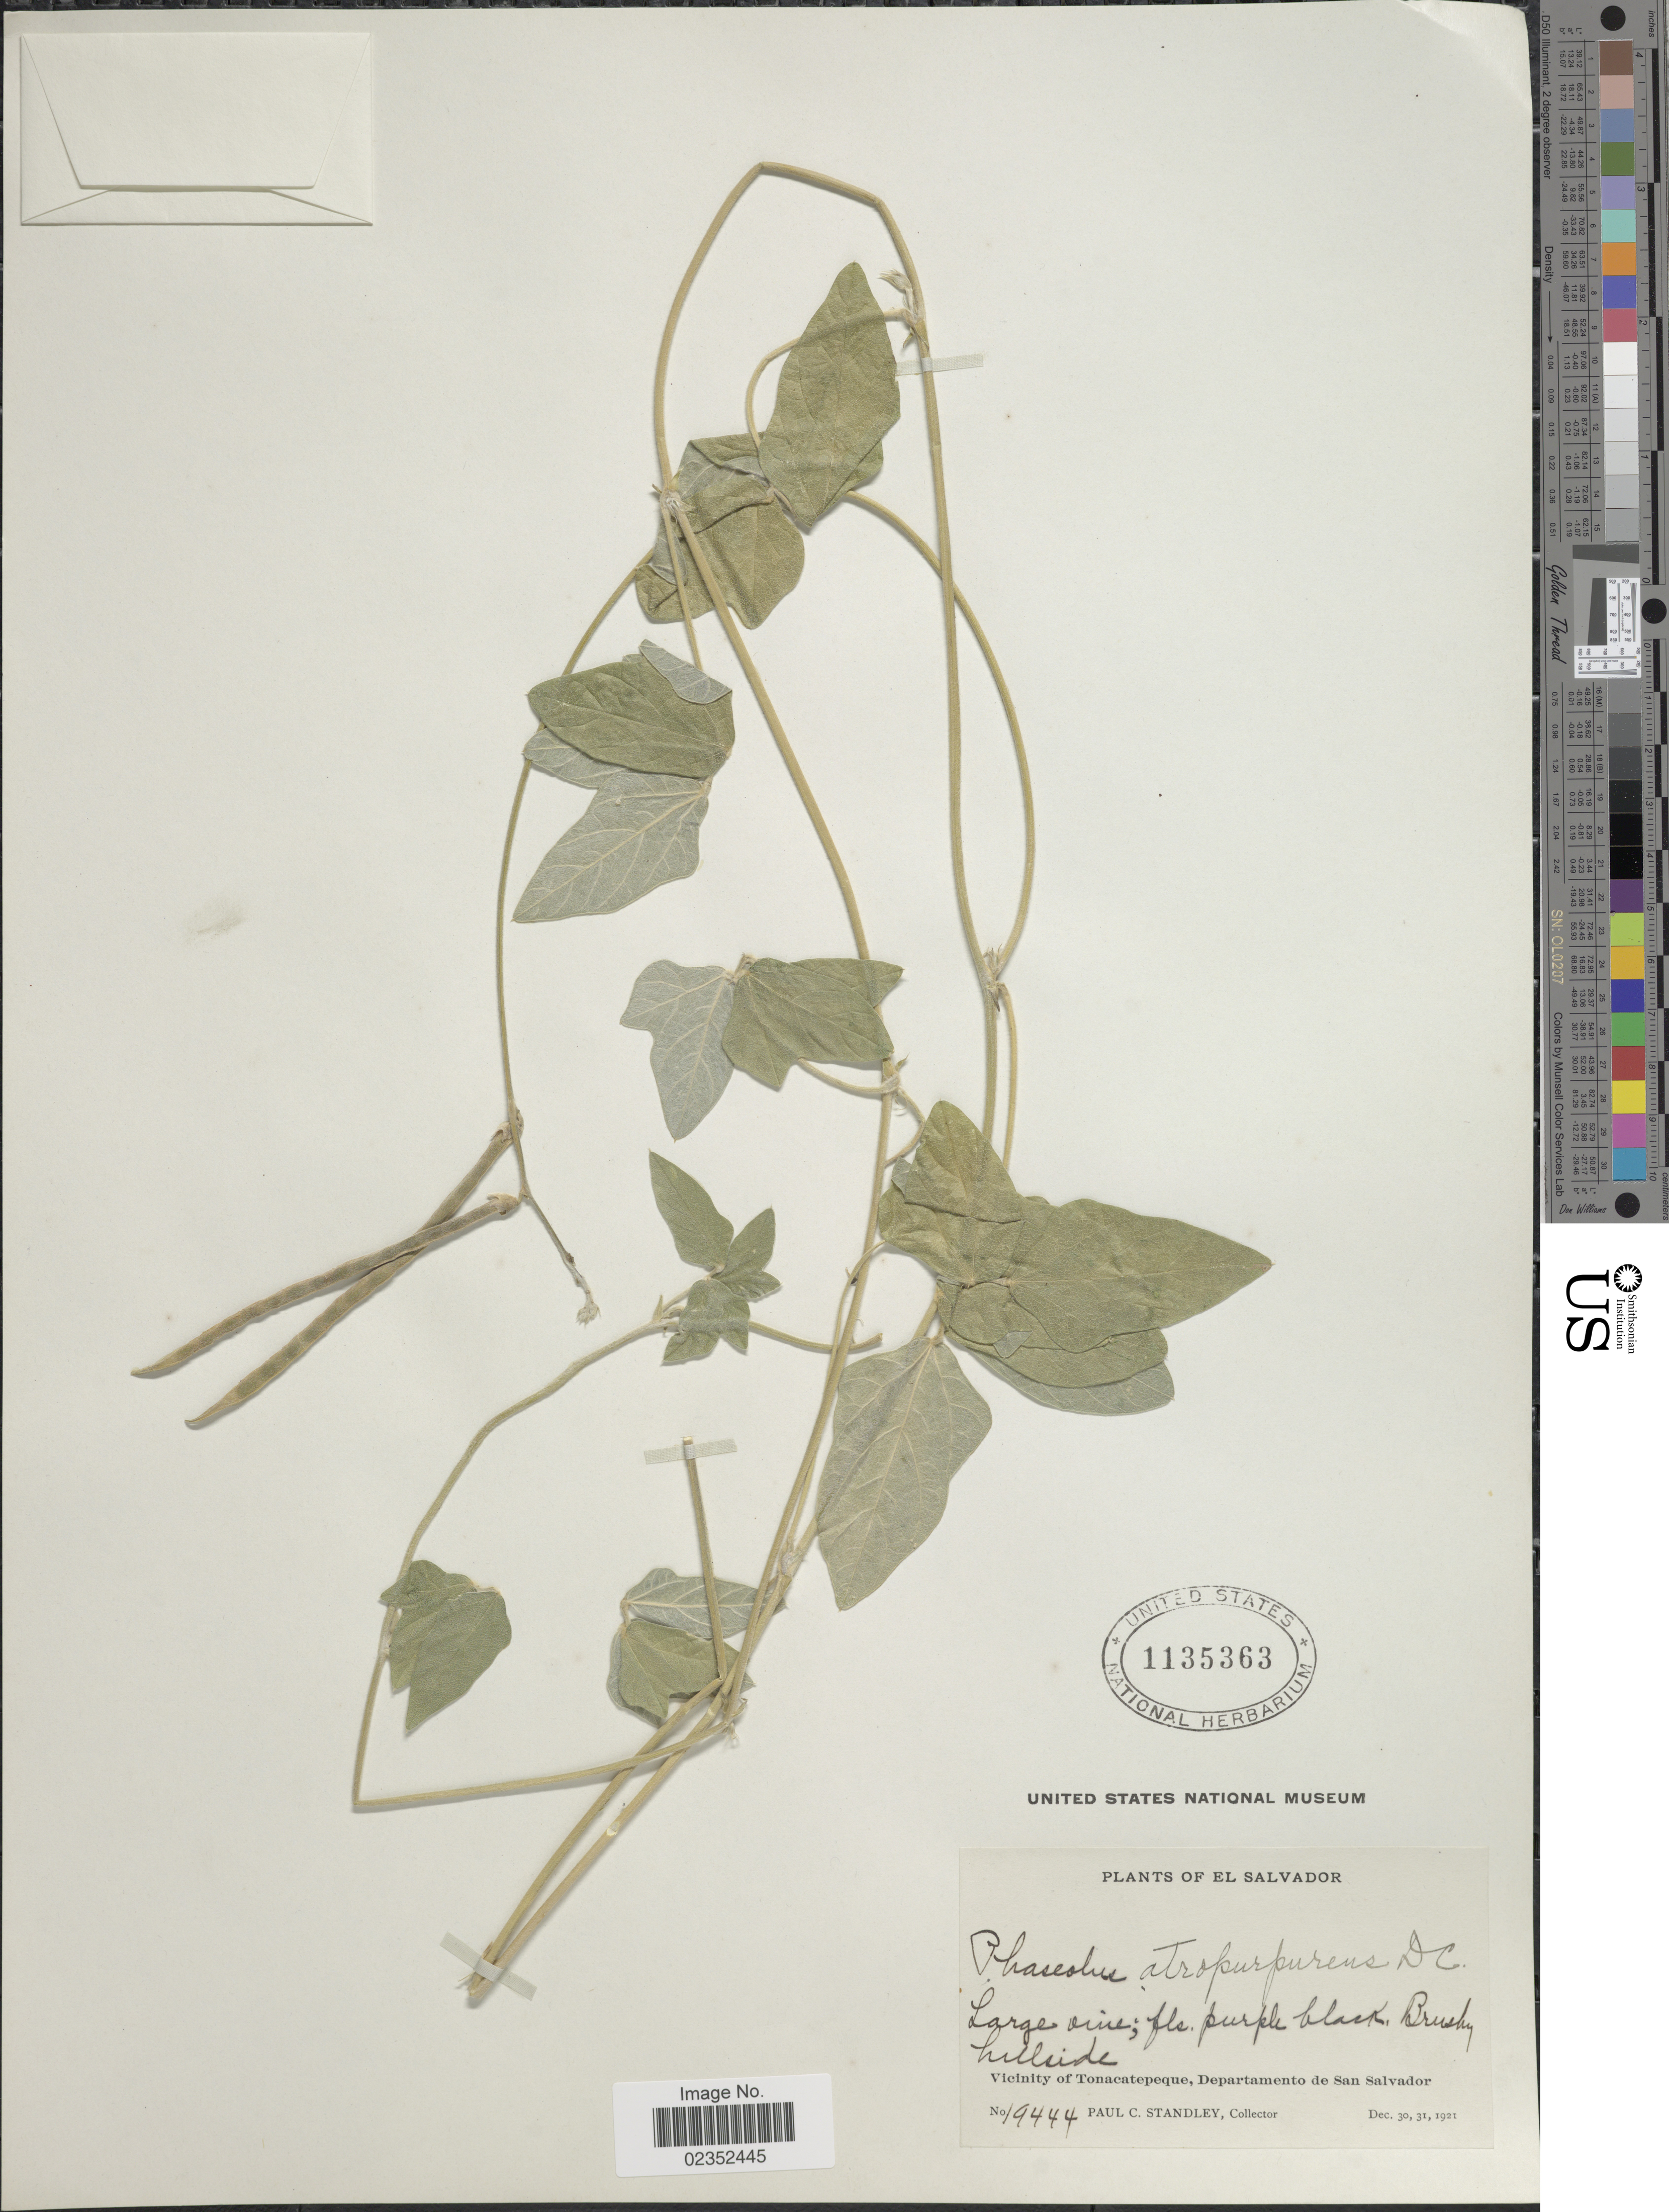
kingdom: Plantae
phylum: Tracheophyta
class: Magnoliopsida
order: Fabales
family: Fabaceae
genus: Macroptilium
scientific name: Macroptilium atropurpureum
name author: (DC.) Urb.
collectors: P. C. Standley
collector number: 19444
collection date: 1921-12-30/1921-12-31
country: El Salvador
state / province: San Salvador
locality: Vicinity of Tonacatepeque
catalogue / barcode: US 1135363